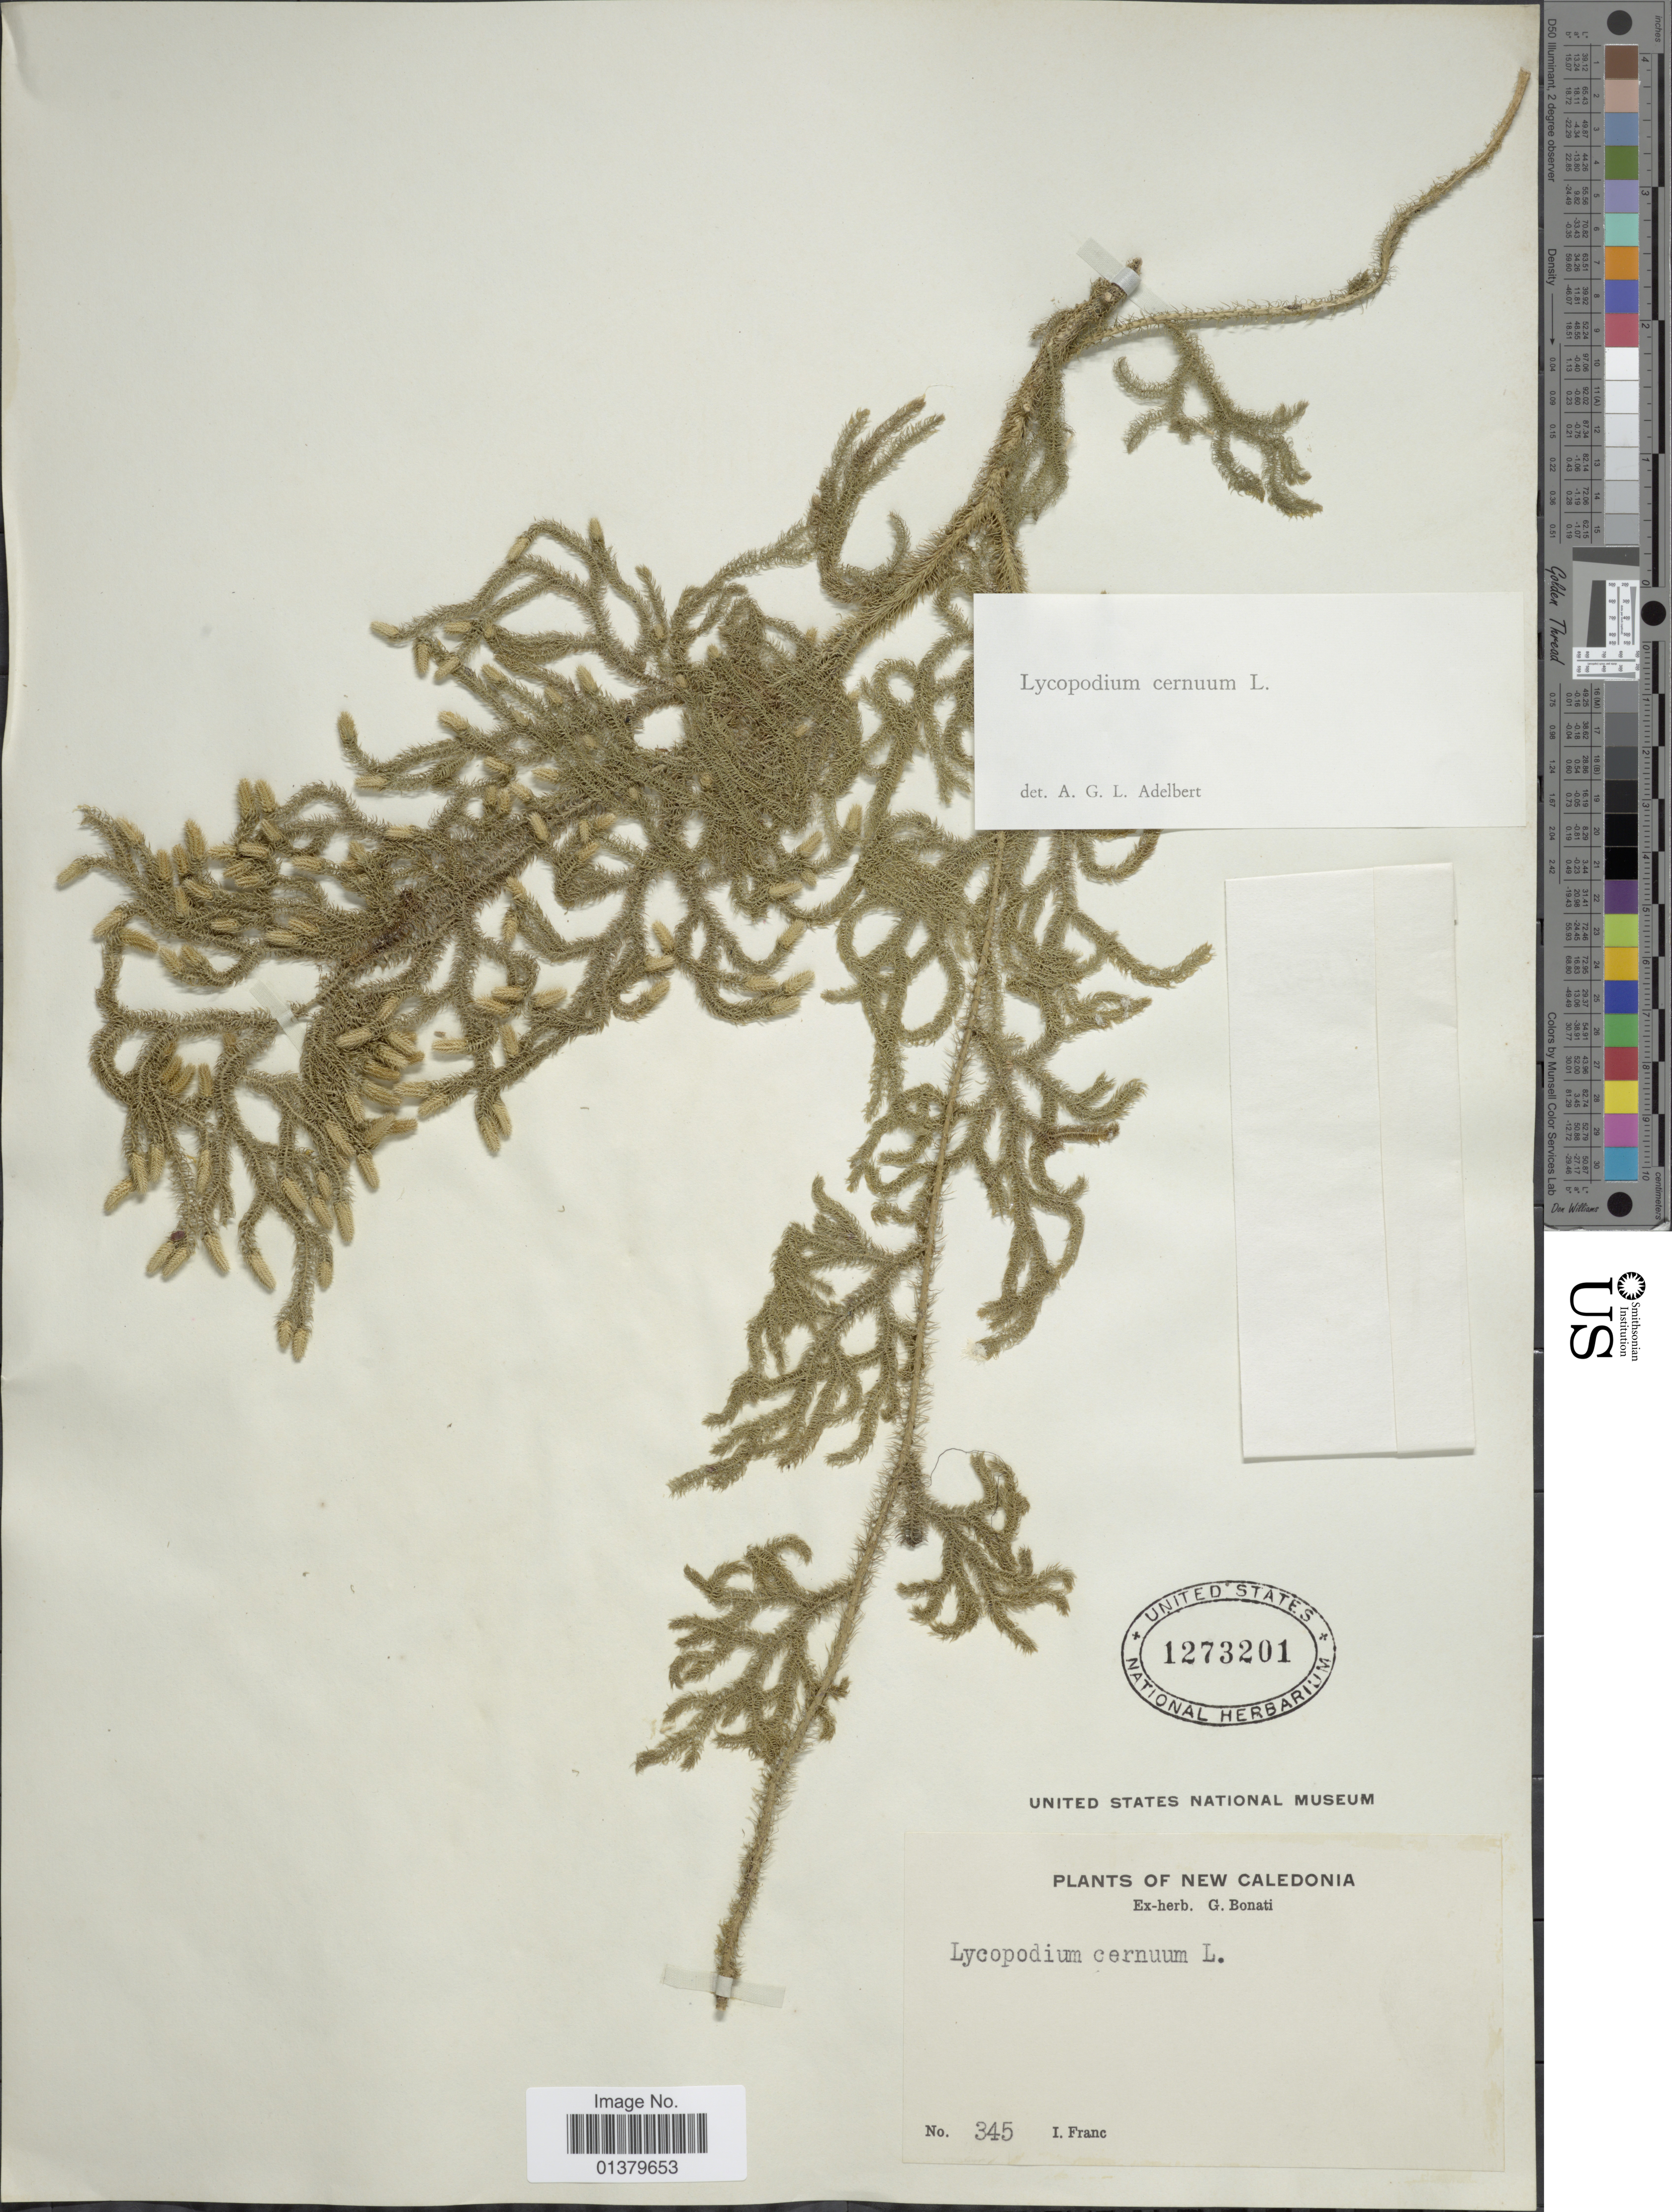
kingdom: Plantae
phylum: Tracheophyta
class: Lycopodiopsida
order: Lycopodiales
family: Lycopodiaceae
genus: Palhinhaea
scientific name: Palhinhaea cernua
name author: (L.) Vasc. & Franco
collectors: I. Franc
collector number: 345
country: New Caledonia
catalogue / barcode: US 1273201